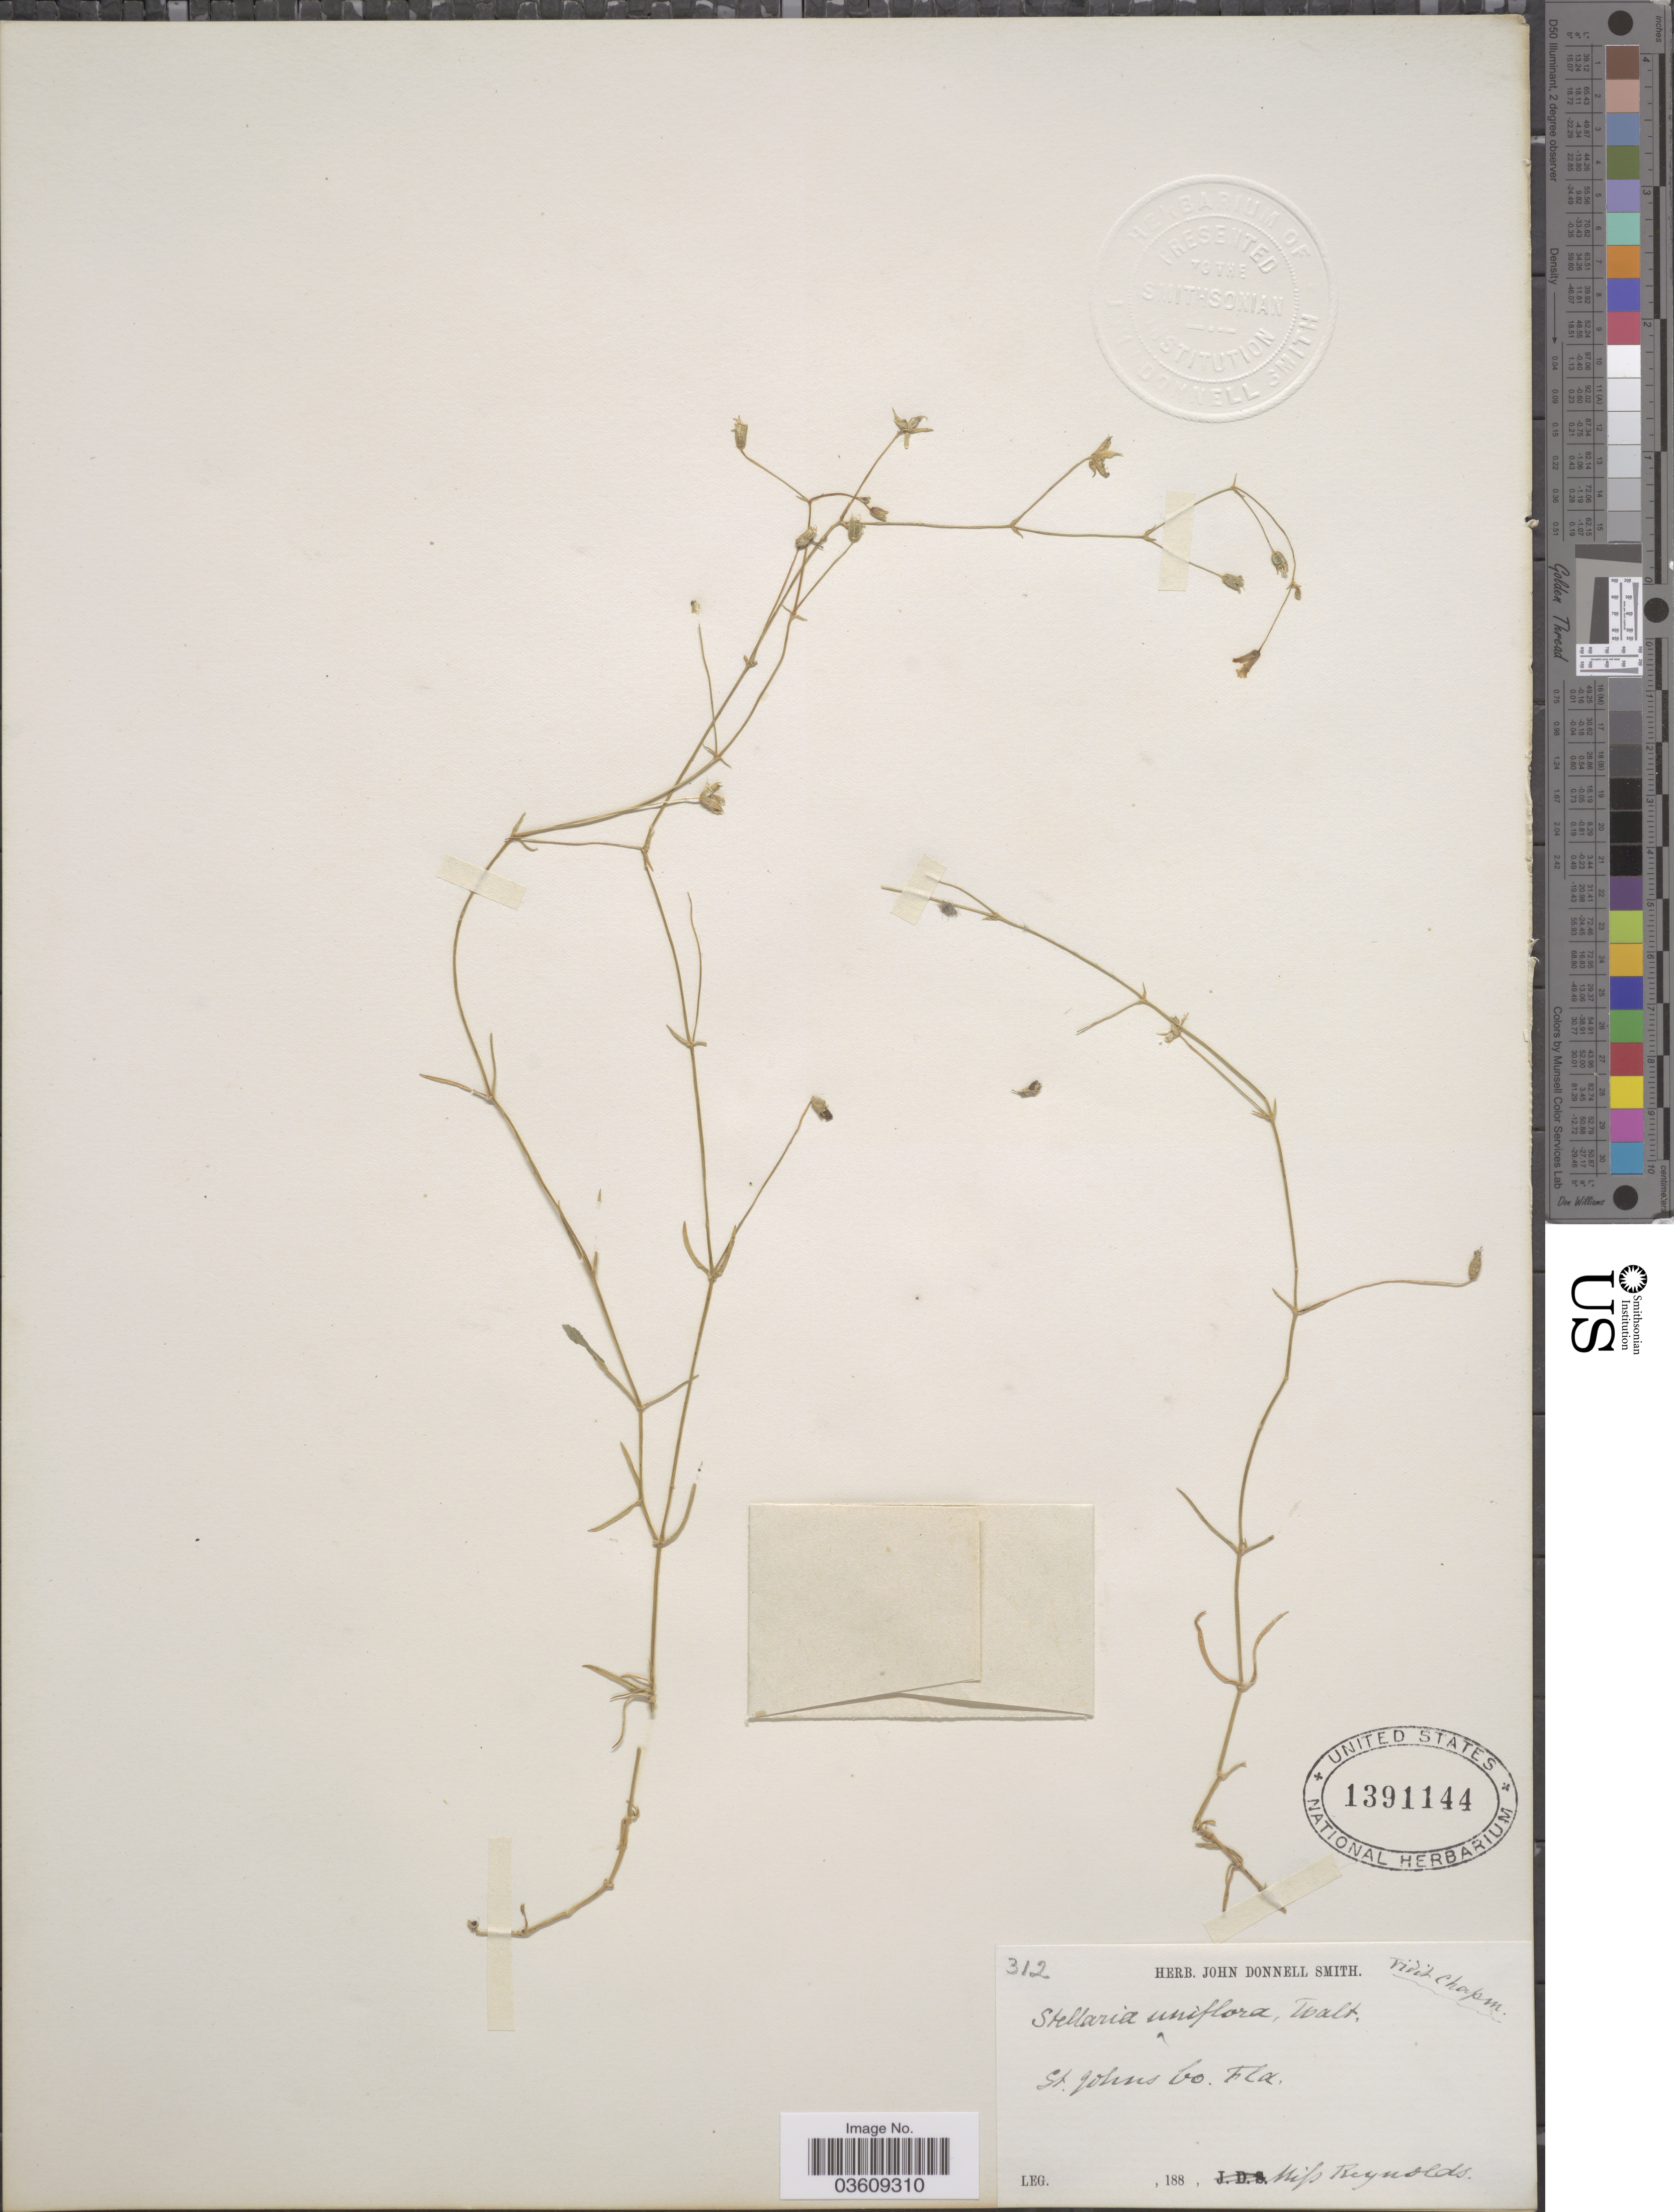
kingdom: Plantae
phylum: Tracheophyta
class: Magnoliopsida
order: Caryophyllales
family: Caryophyllaceae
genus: Stellaria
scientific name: Stellaria uniflora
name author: Walter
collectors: Miss Reynolds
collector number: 312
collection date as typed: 188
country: United States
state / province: Florida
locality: St. Johns Co.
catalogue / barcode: US 1391144